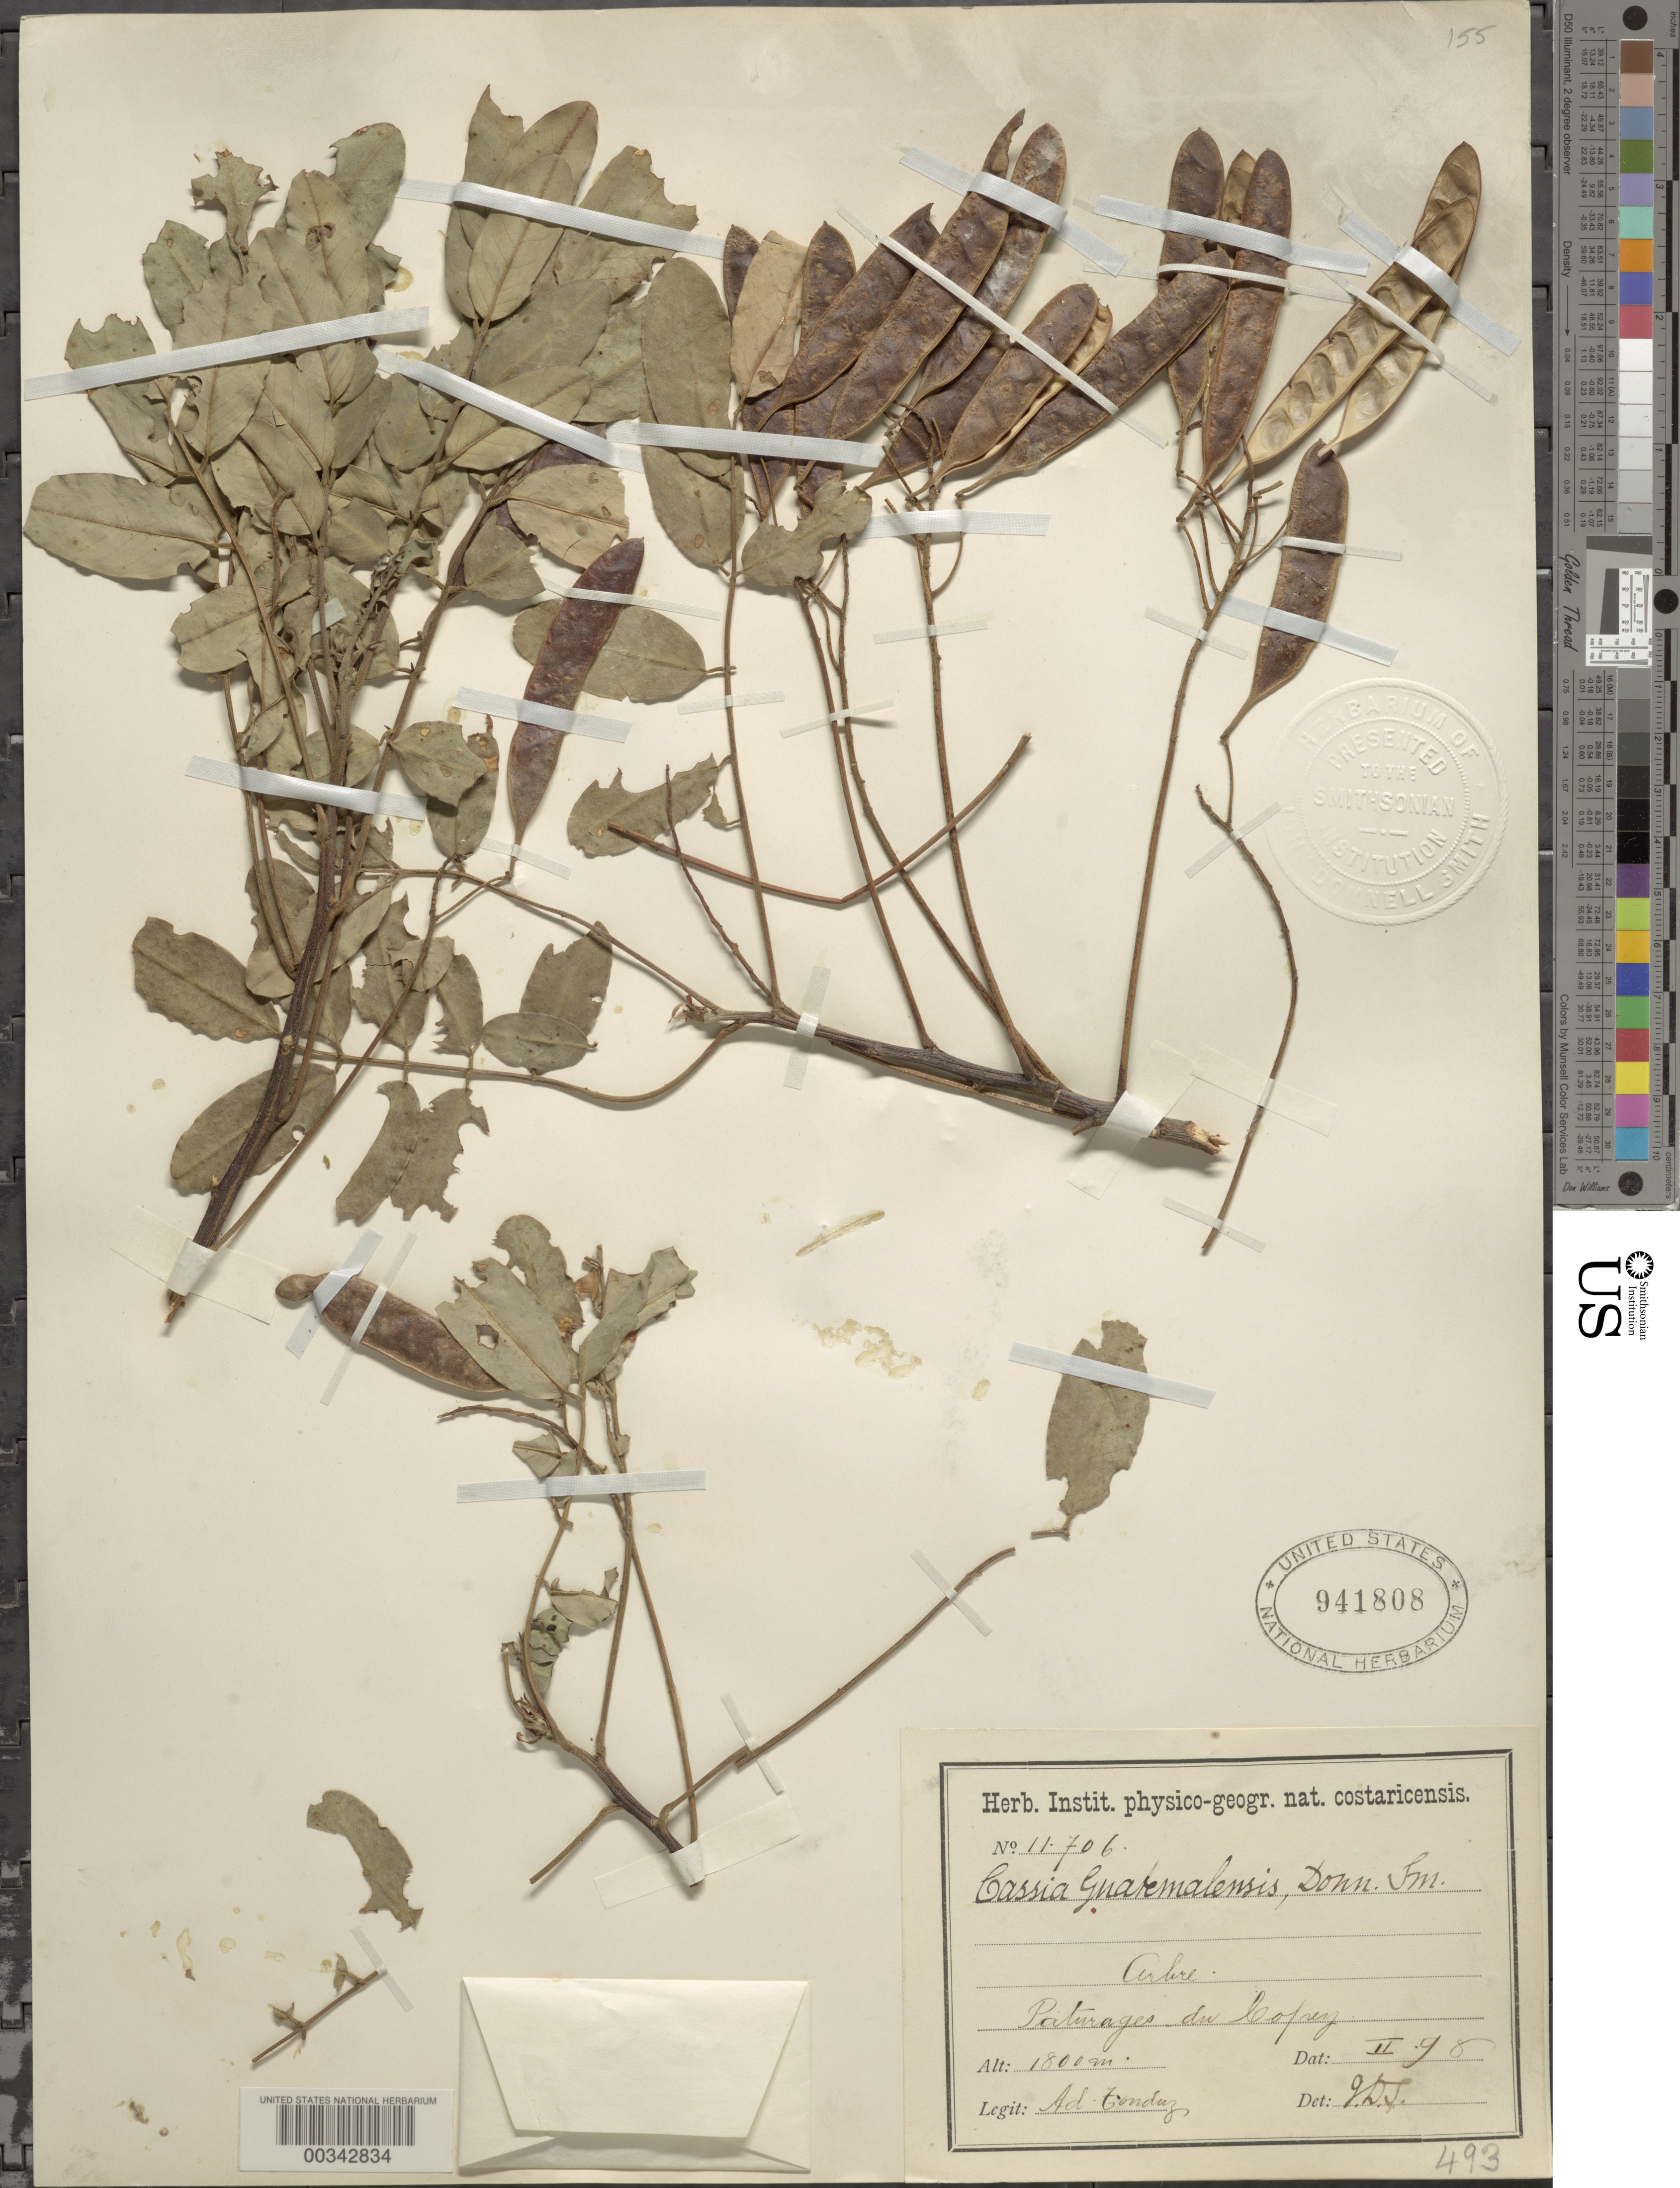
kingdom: Plantae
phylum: Tracheophyta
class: Magnoliopsida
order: Fabales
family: Fabaceae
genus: Senna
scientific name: Senna guatemalensis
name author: (Donn. Sm.) H.S. Irwin & Barneby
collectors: A. Tonduz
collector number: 11706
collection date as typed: Feb 1898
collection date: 1898-02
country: Costa Rica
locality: Paturages du Copey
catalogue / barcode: US 941808